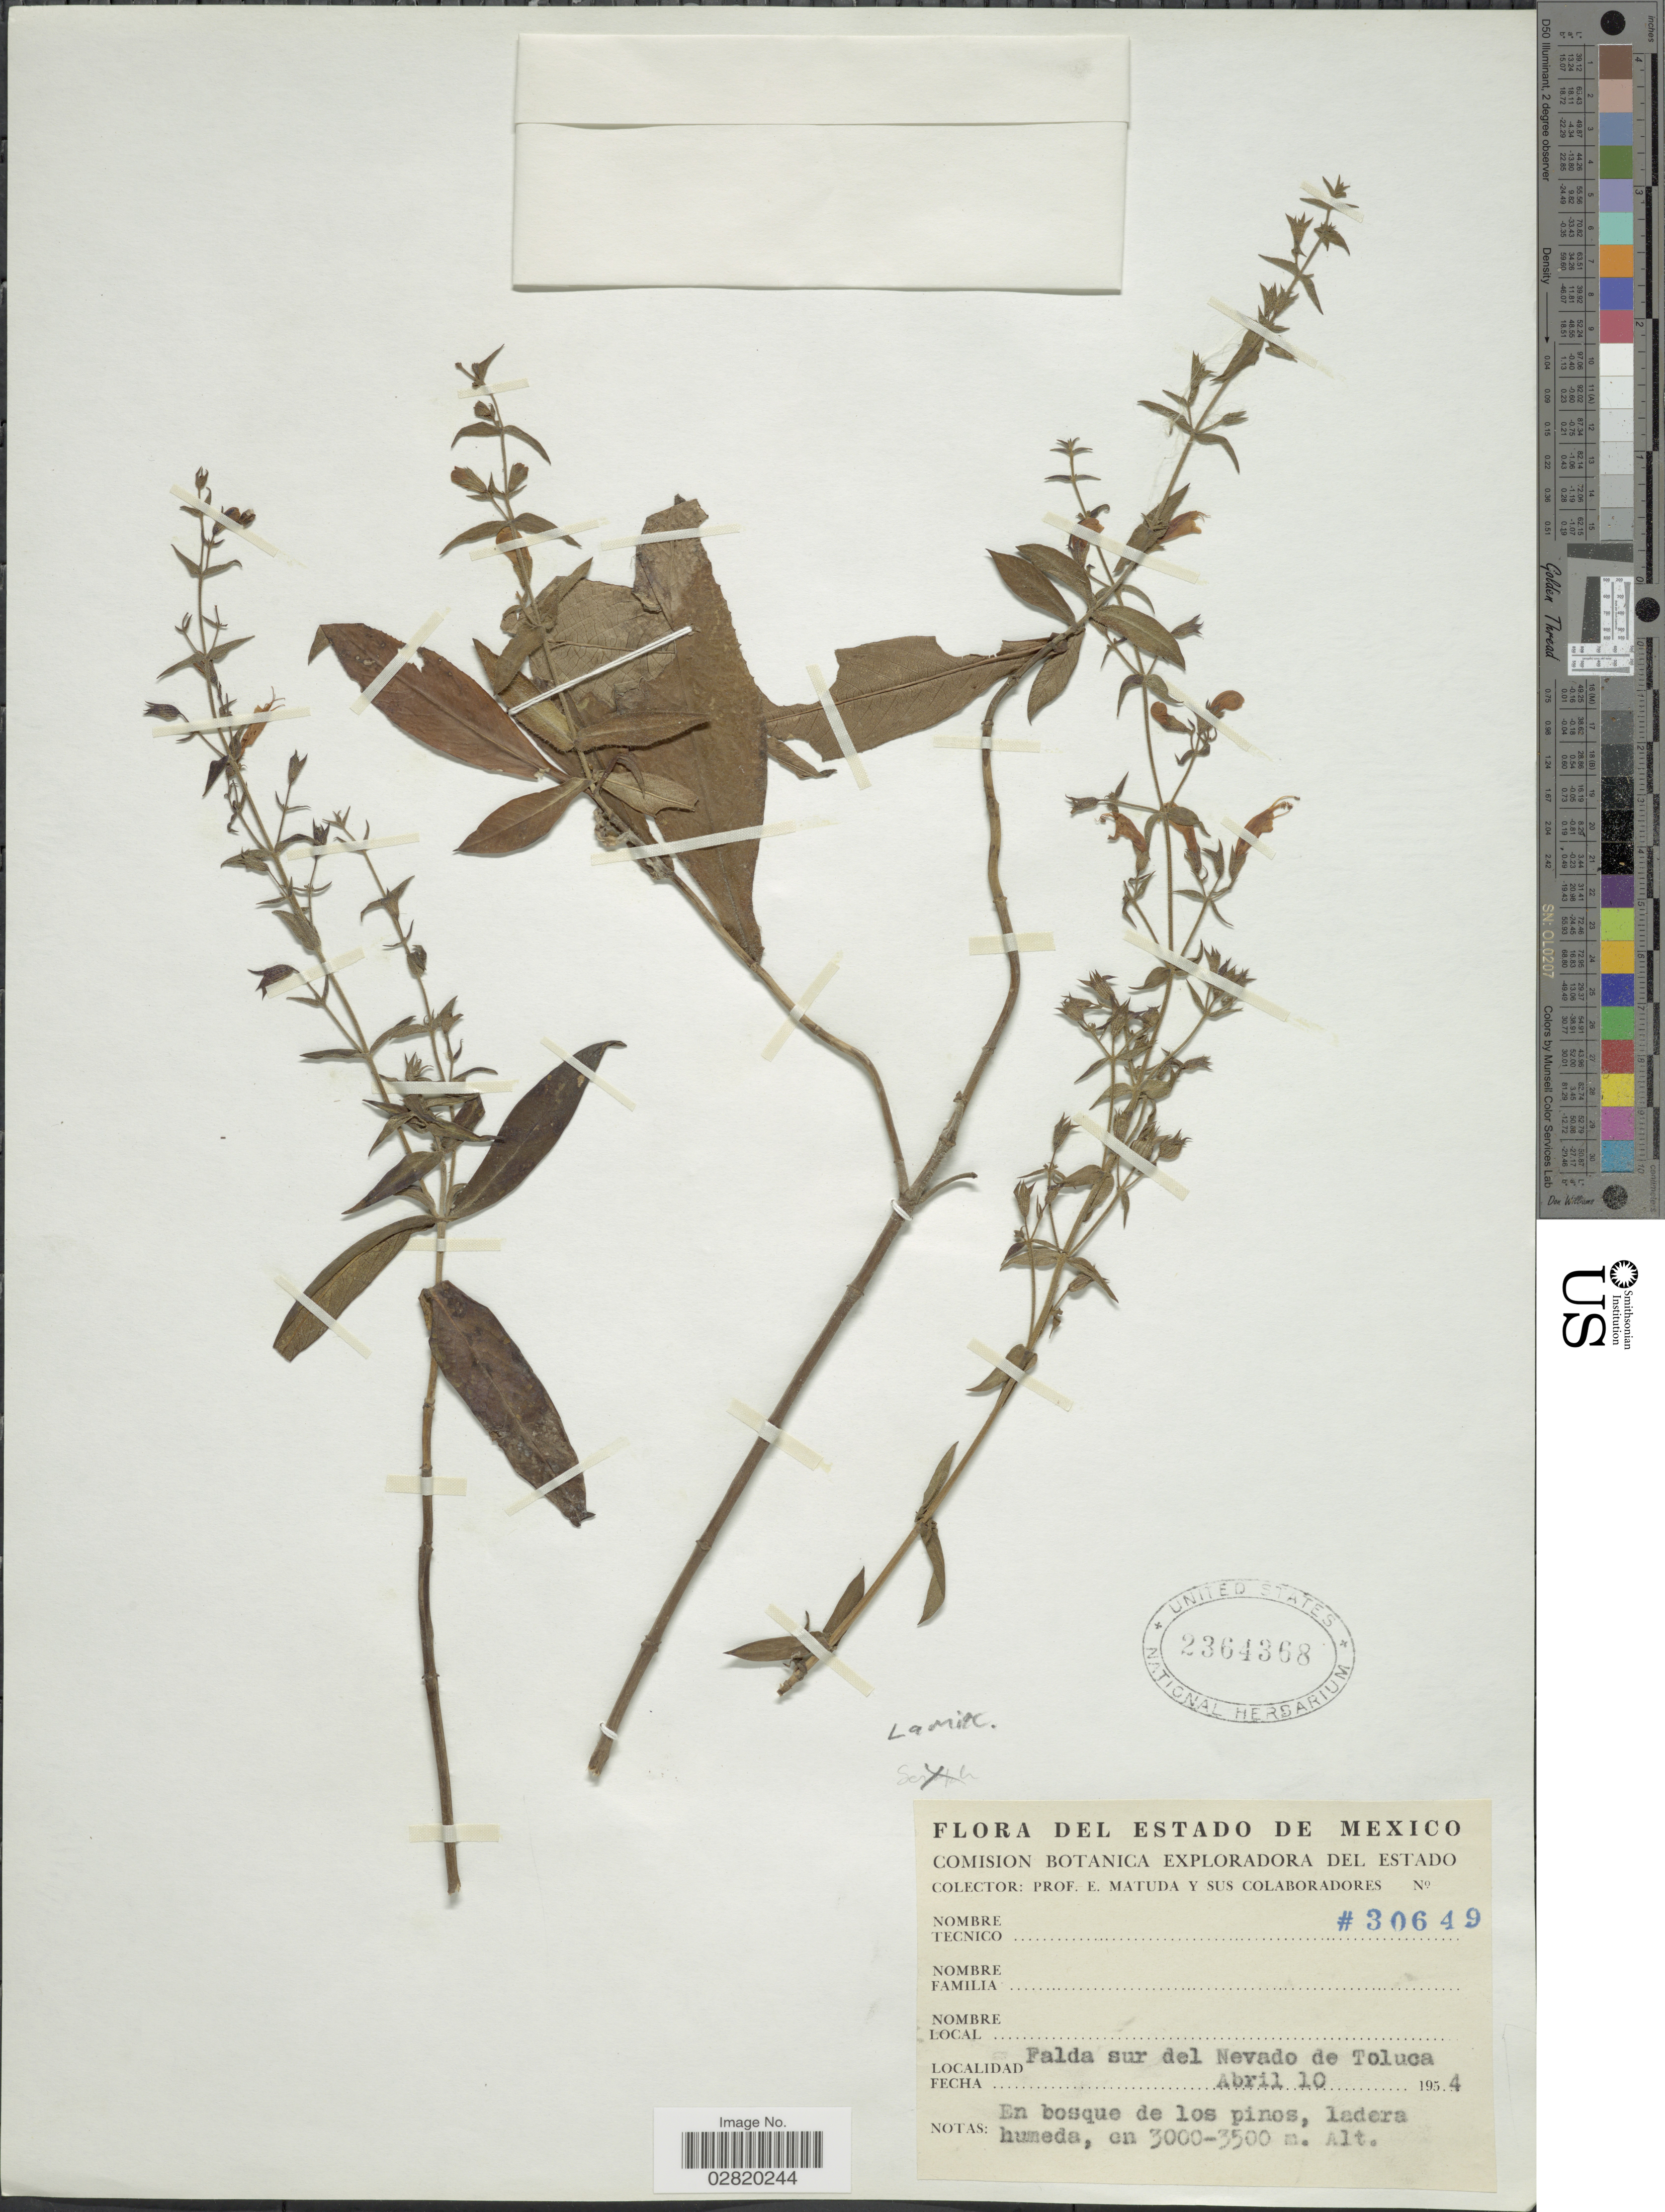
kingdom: Plantae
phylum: Tracheophyta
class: Magnoliopsida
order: Lamiales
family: Lamiaceae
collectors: E. Matuda & et al.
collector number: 30649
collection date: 1954-04-10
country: Mexico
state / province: México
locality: Falda sur del Nevado de Toluca.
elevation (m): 3000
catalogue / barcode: US 2364368